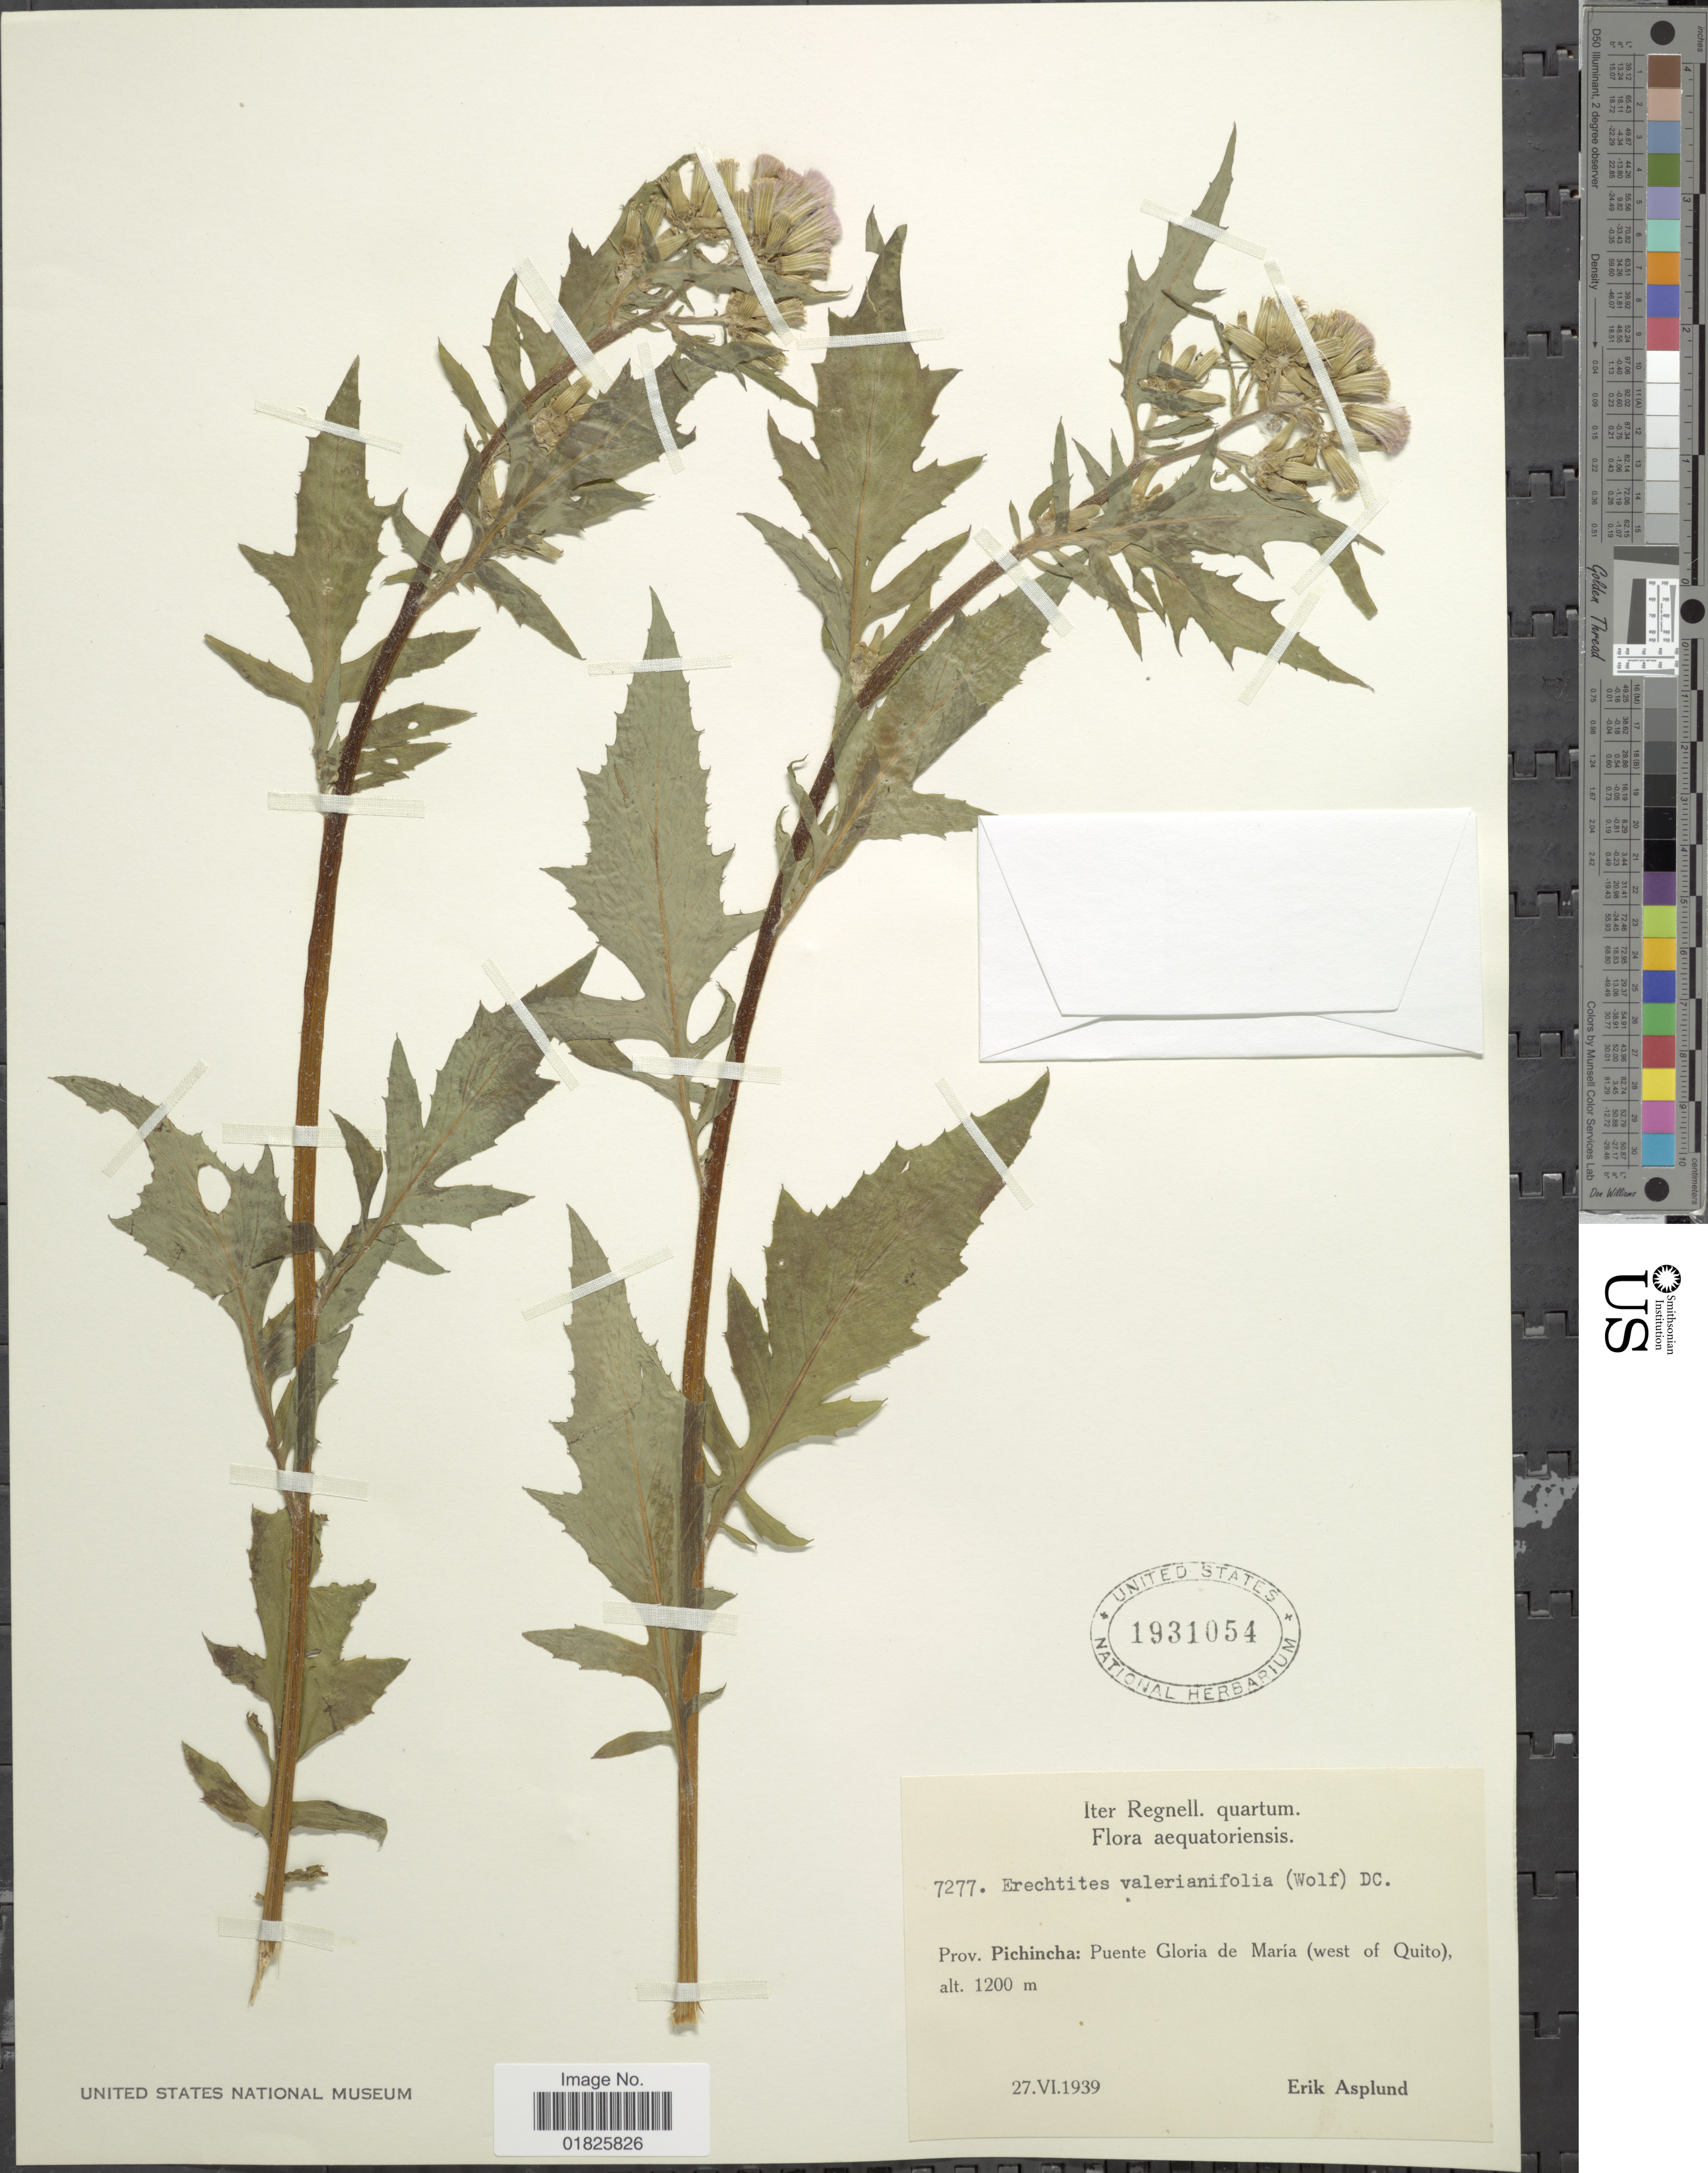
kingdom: Plantae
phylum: Tracheophyta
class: Magnoliopsida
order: Asterales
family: Asteraceae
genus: Erechtites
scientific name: Erechtites valerianifolius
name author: (Link ex Spreng.) DC.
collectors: E. Asplund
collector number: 7277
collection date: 1939-06-27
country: Ecuador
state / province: Pichincha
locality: Puente Gloria de Maria (west of Quito)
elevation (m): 1200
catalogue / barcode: US 1931054